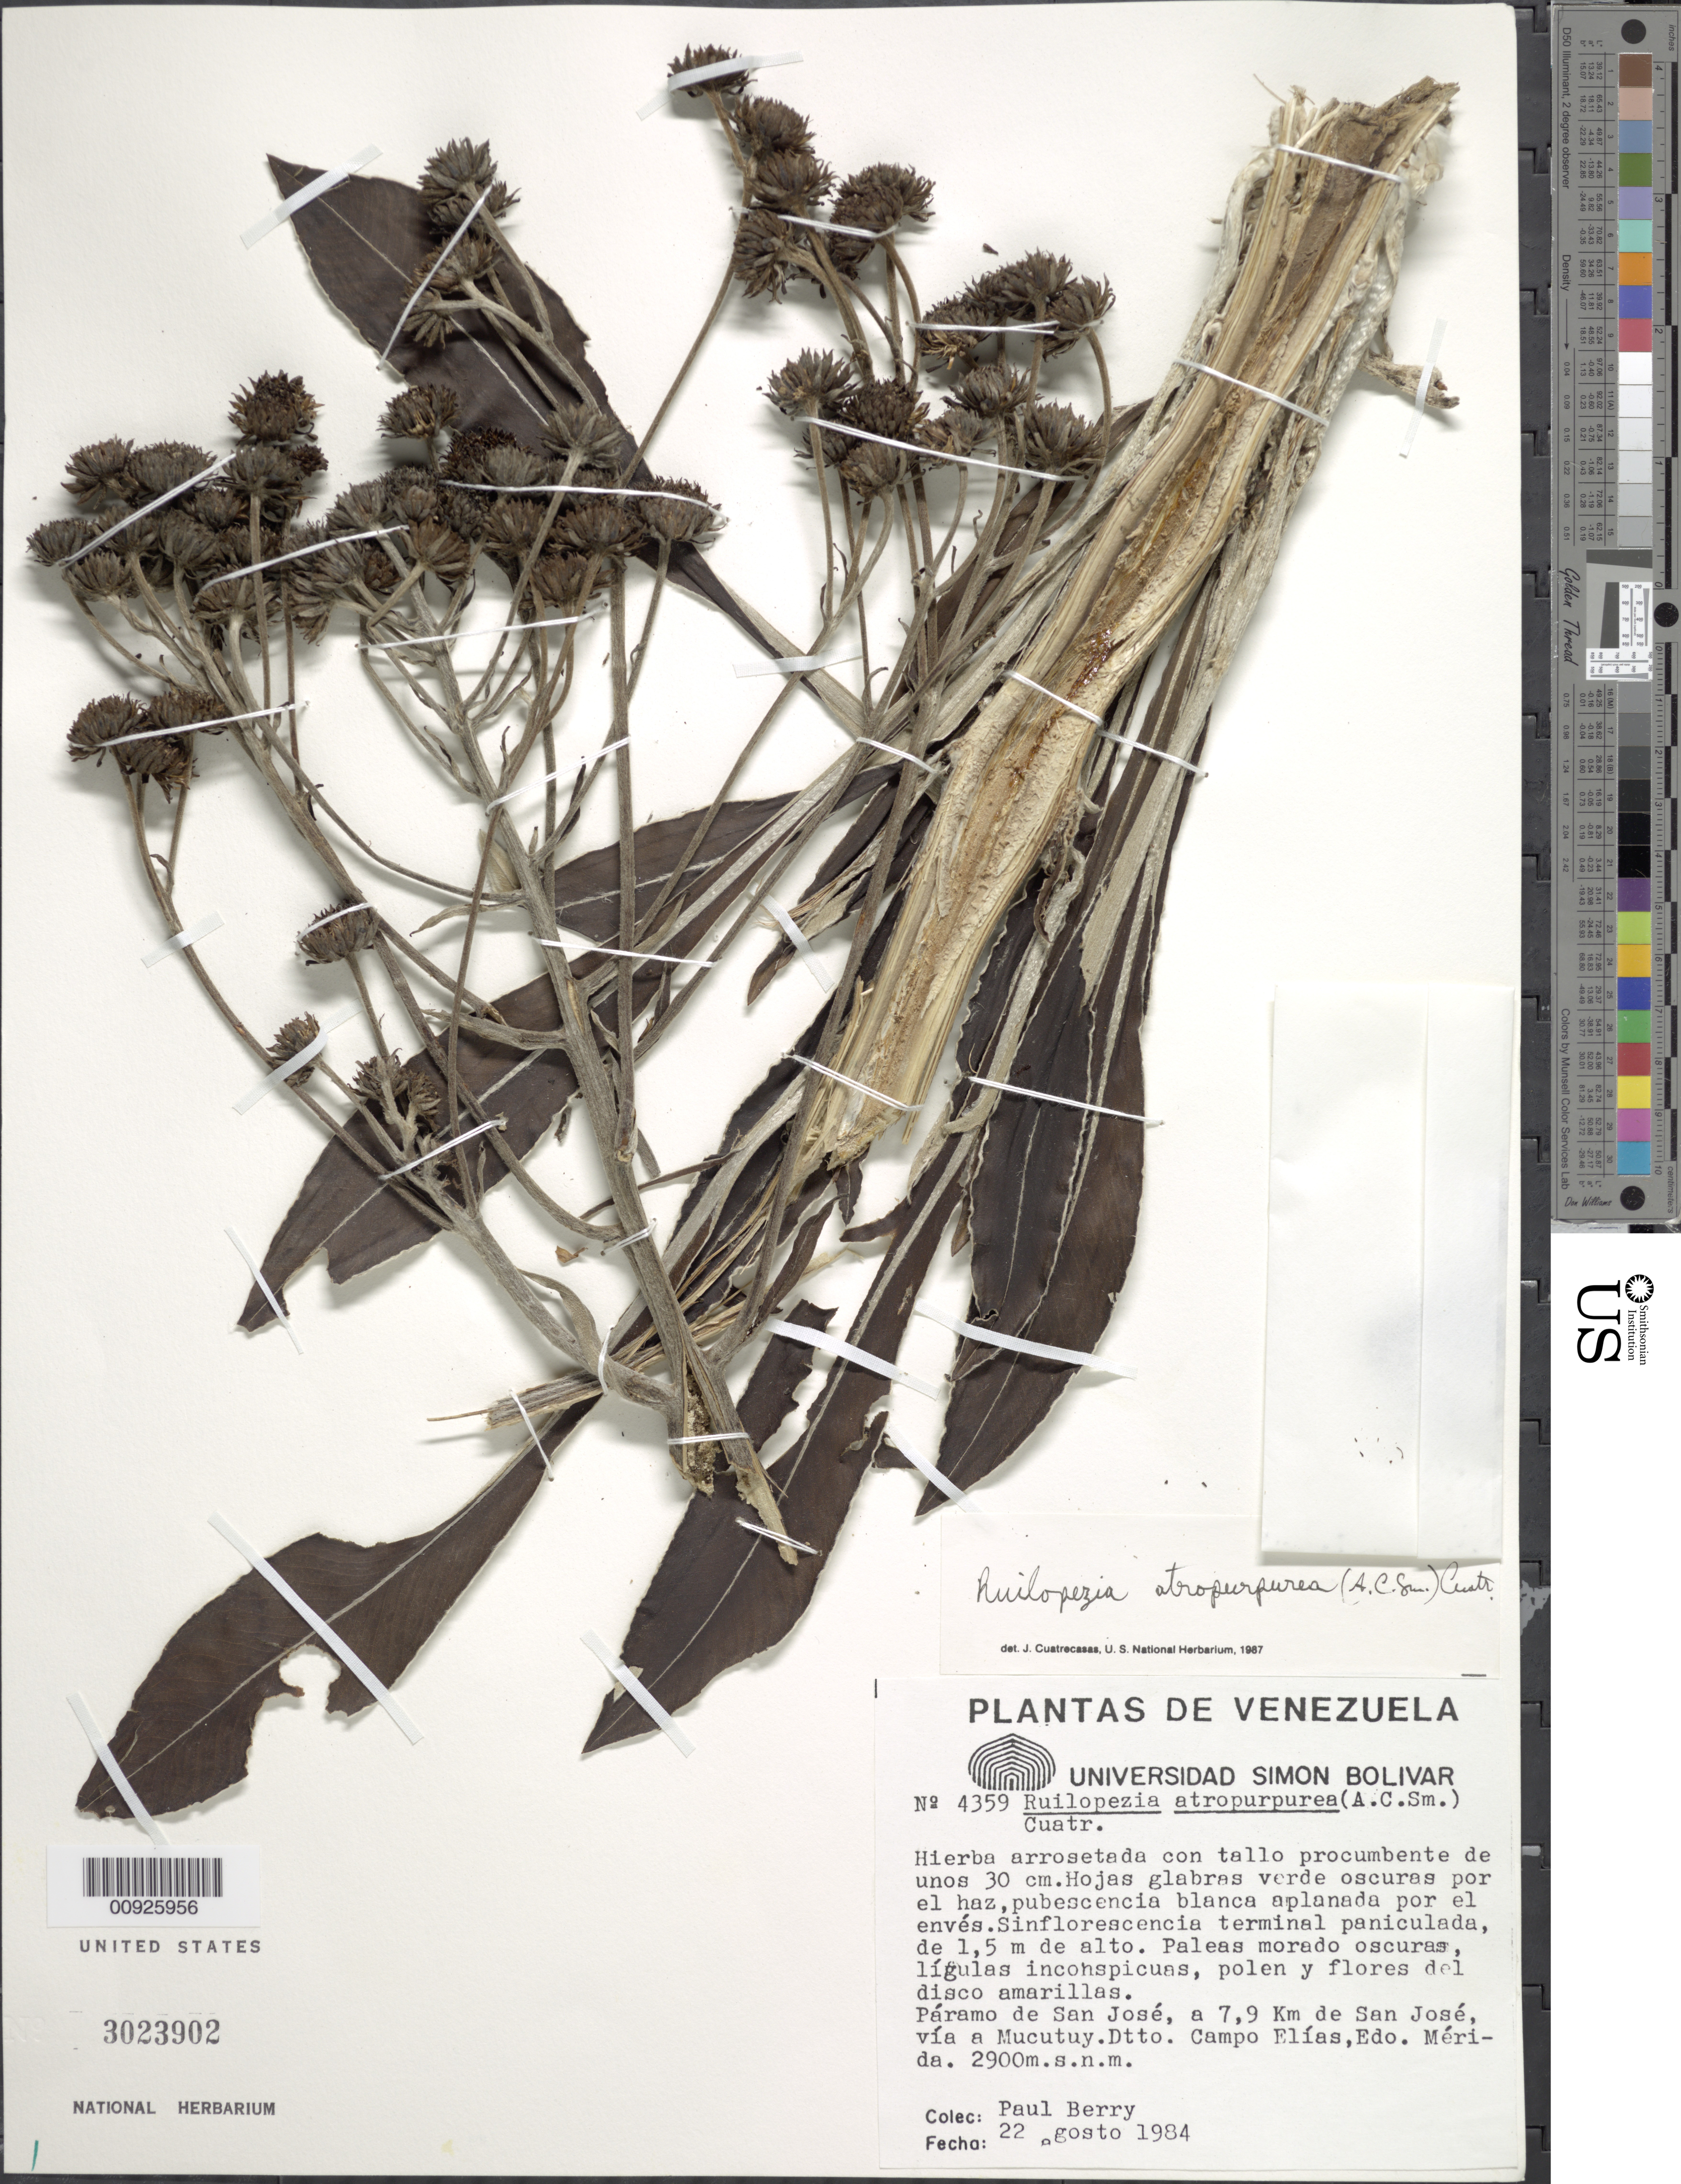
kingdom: Plantae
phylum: Tracheophyta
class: Magnoliopsida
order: Asterales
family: Asteraceae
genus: Ruilopezia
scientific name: Ruilopezia atropurpurea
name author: (A.C. Sm.) Cuatrec.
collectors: P. E. Berry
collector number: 4359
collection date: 1984-08-22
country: Venezuela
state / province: Mérida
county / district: Campo Elías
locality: P. de San José. A 7.9 km de San José, vía a Mucutuy. Distrito Campo Elías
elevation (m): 2900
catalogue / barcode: US 3023902